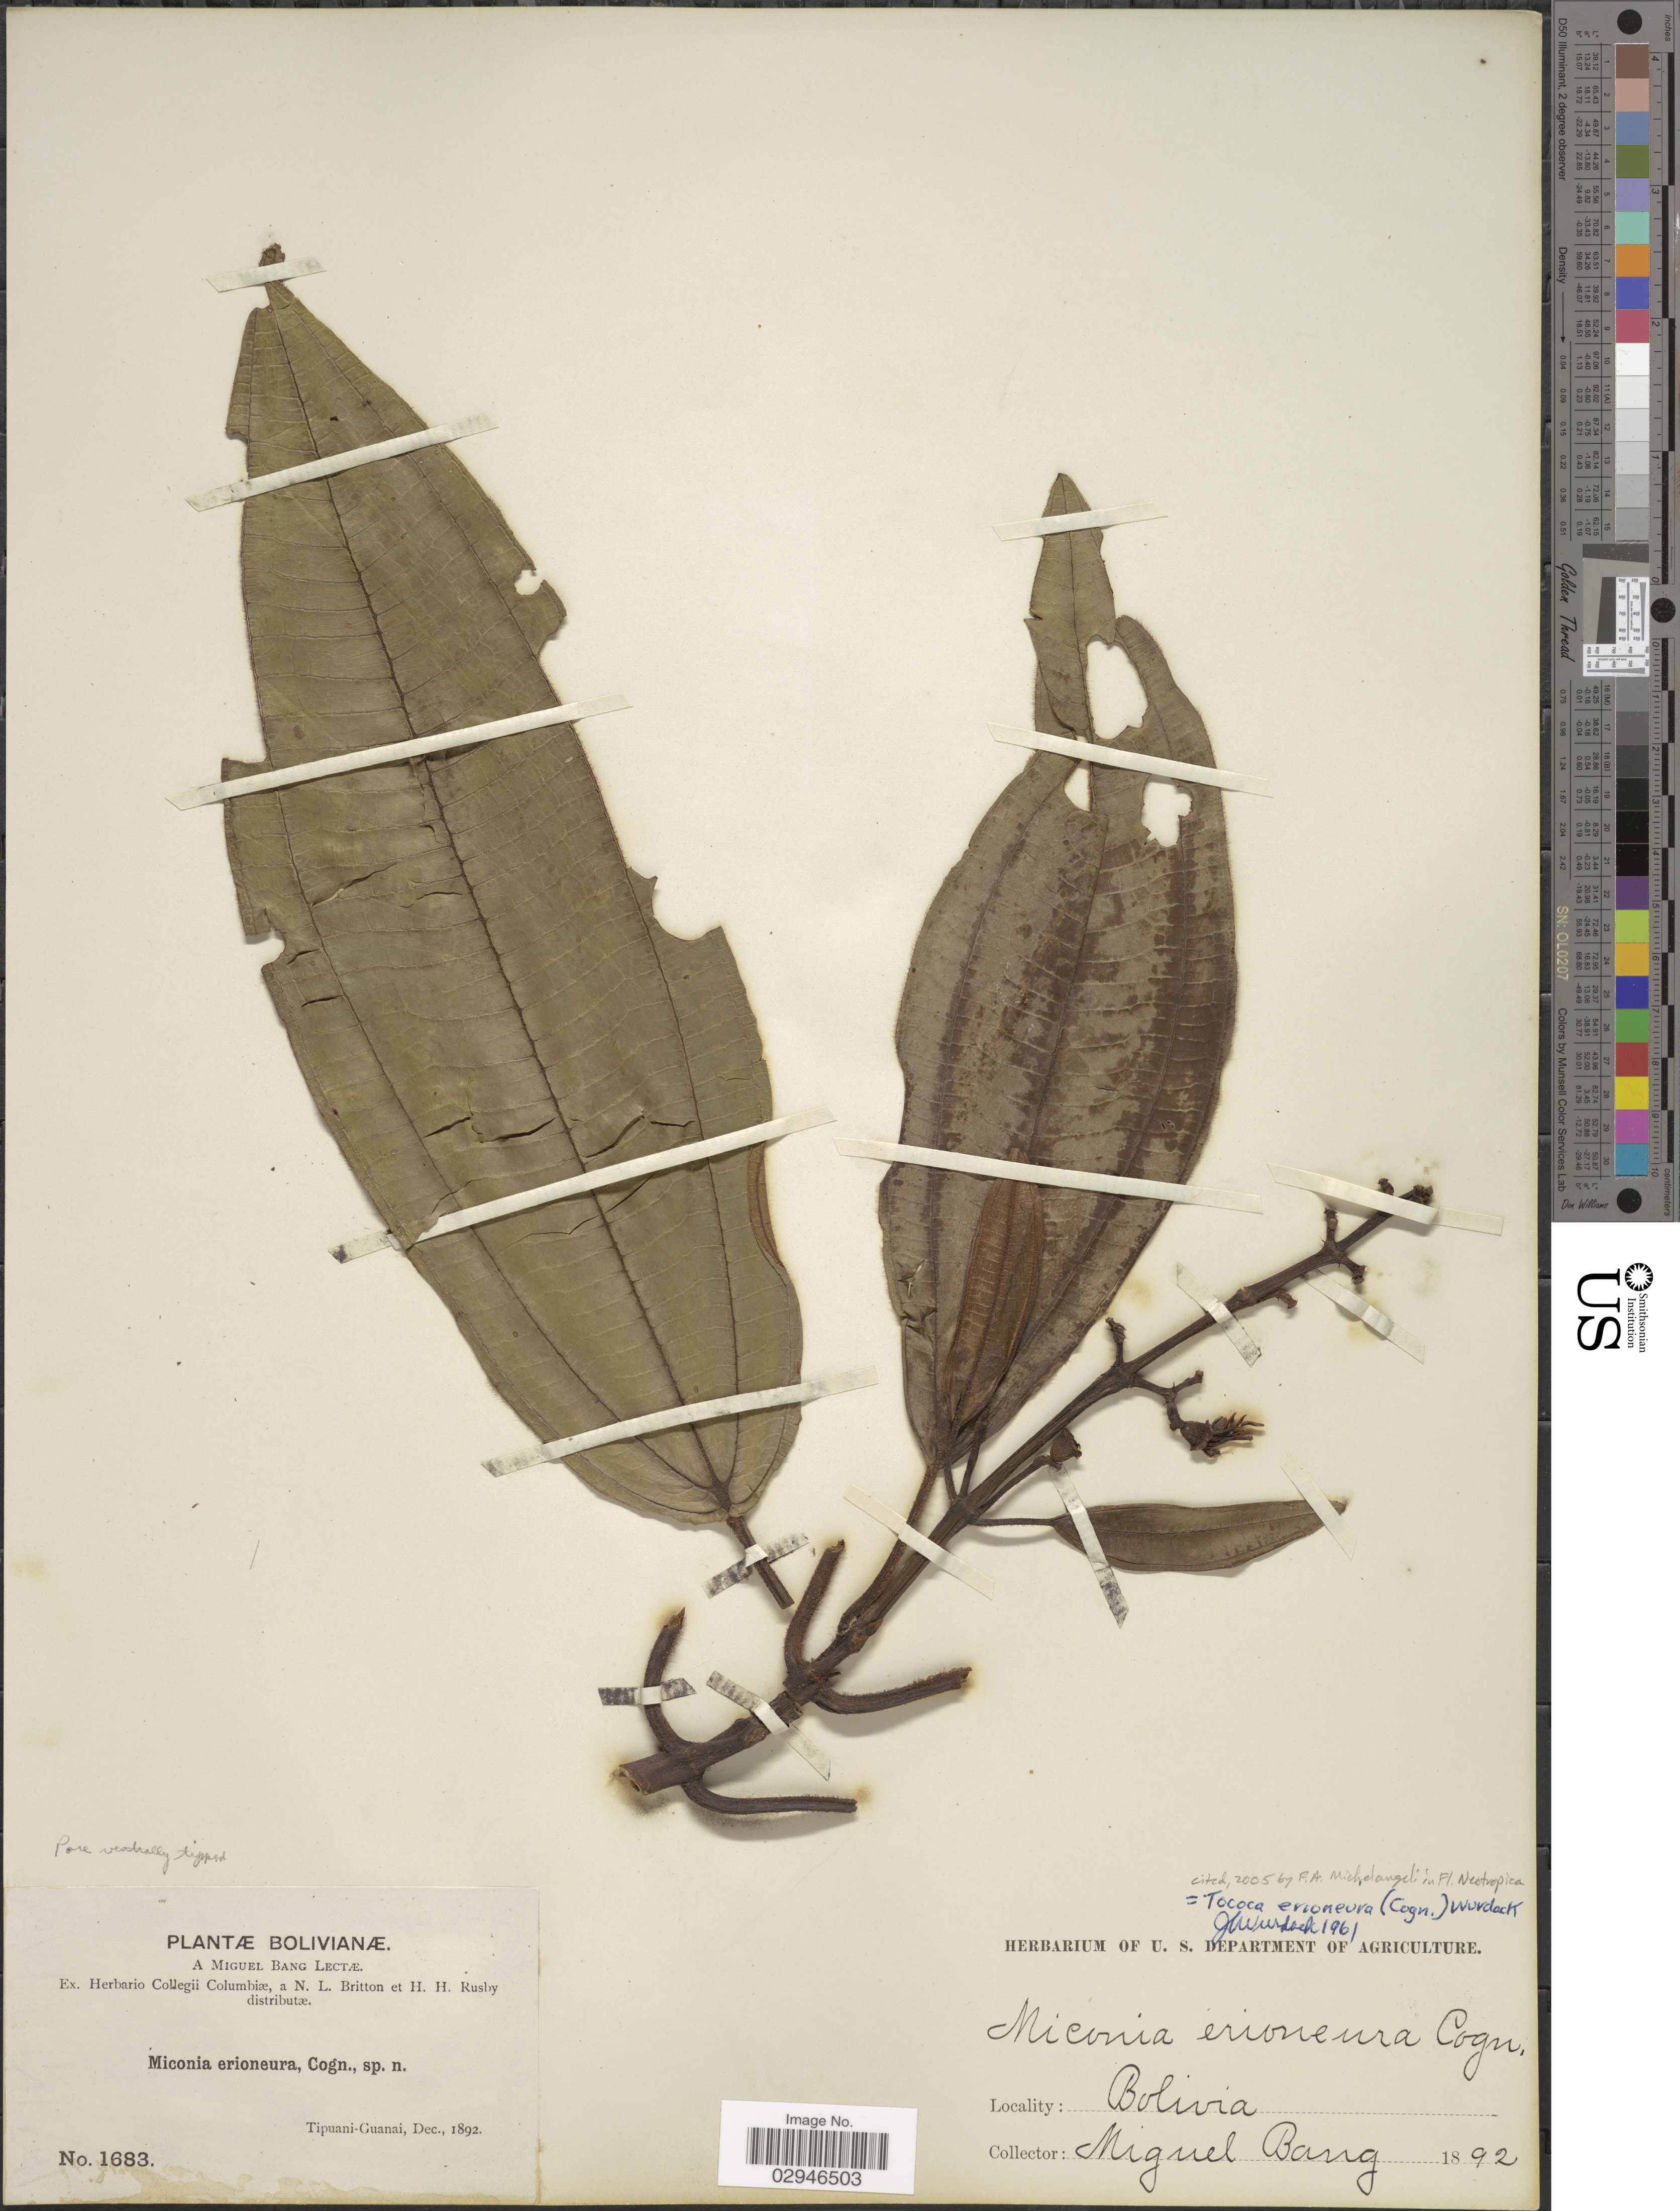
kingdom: Plantae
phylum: Tracheophyta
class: Magnoliopsida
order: Myrtales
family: Melastomataceae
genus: Tococa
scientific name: Tococa erioneura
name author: (Cogn.) Wurdack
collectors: M. Bang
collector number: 1683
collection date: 1892-12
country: Bolivia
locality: Tipuani-Guanai.